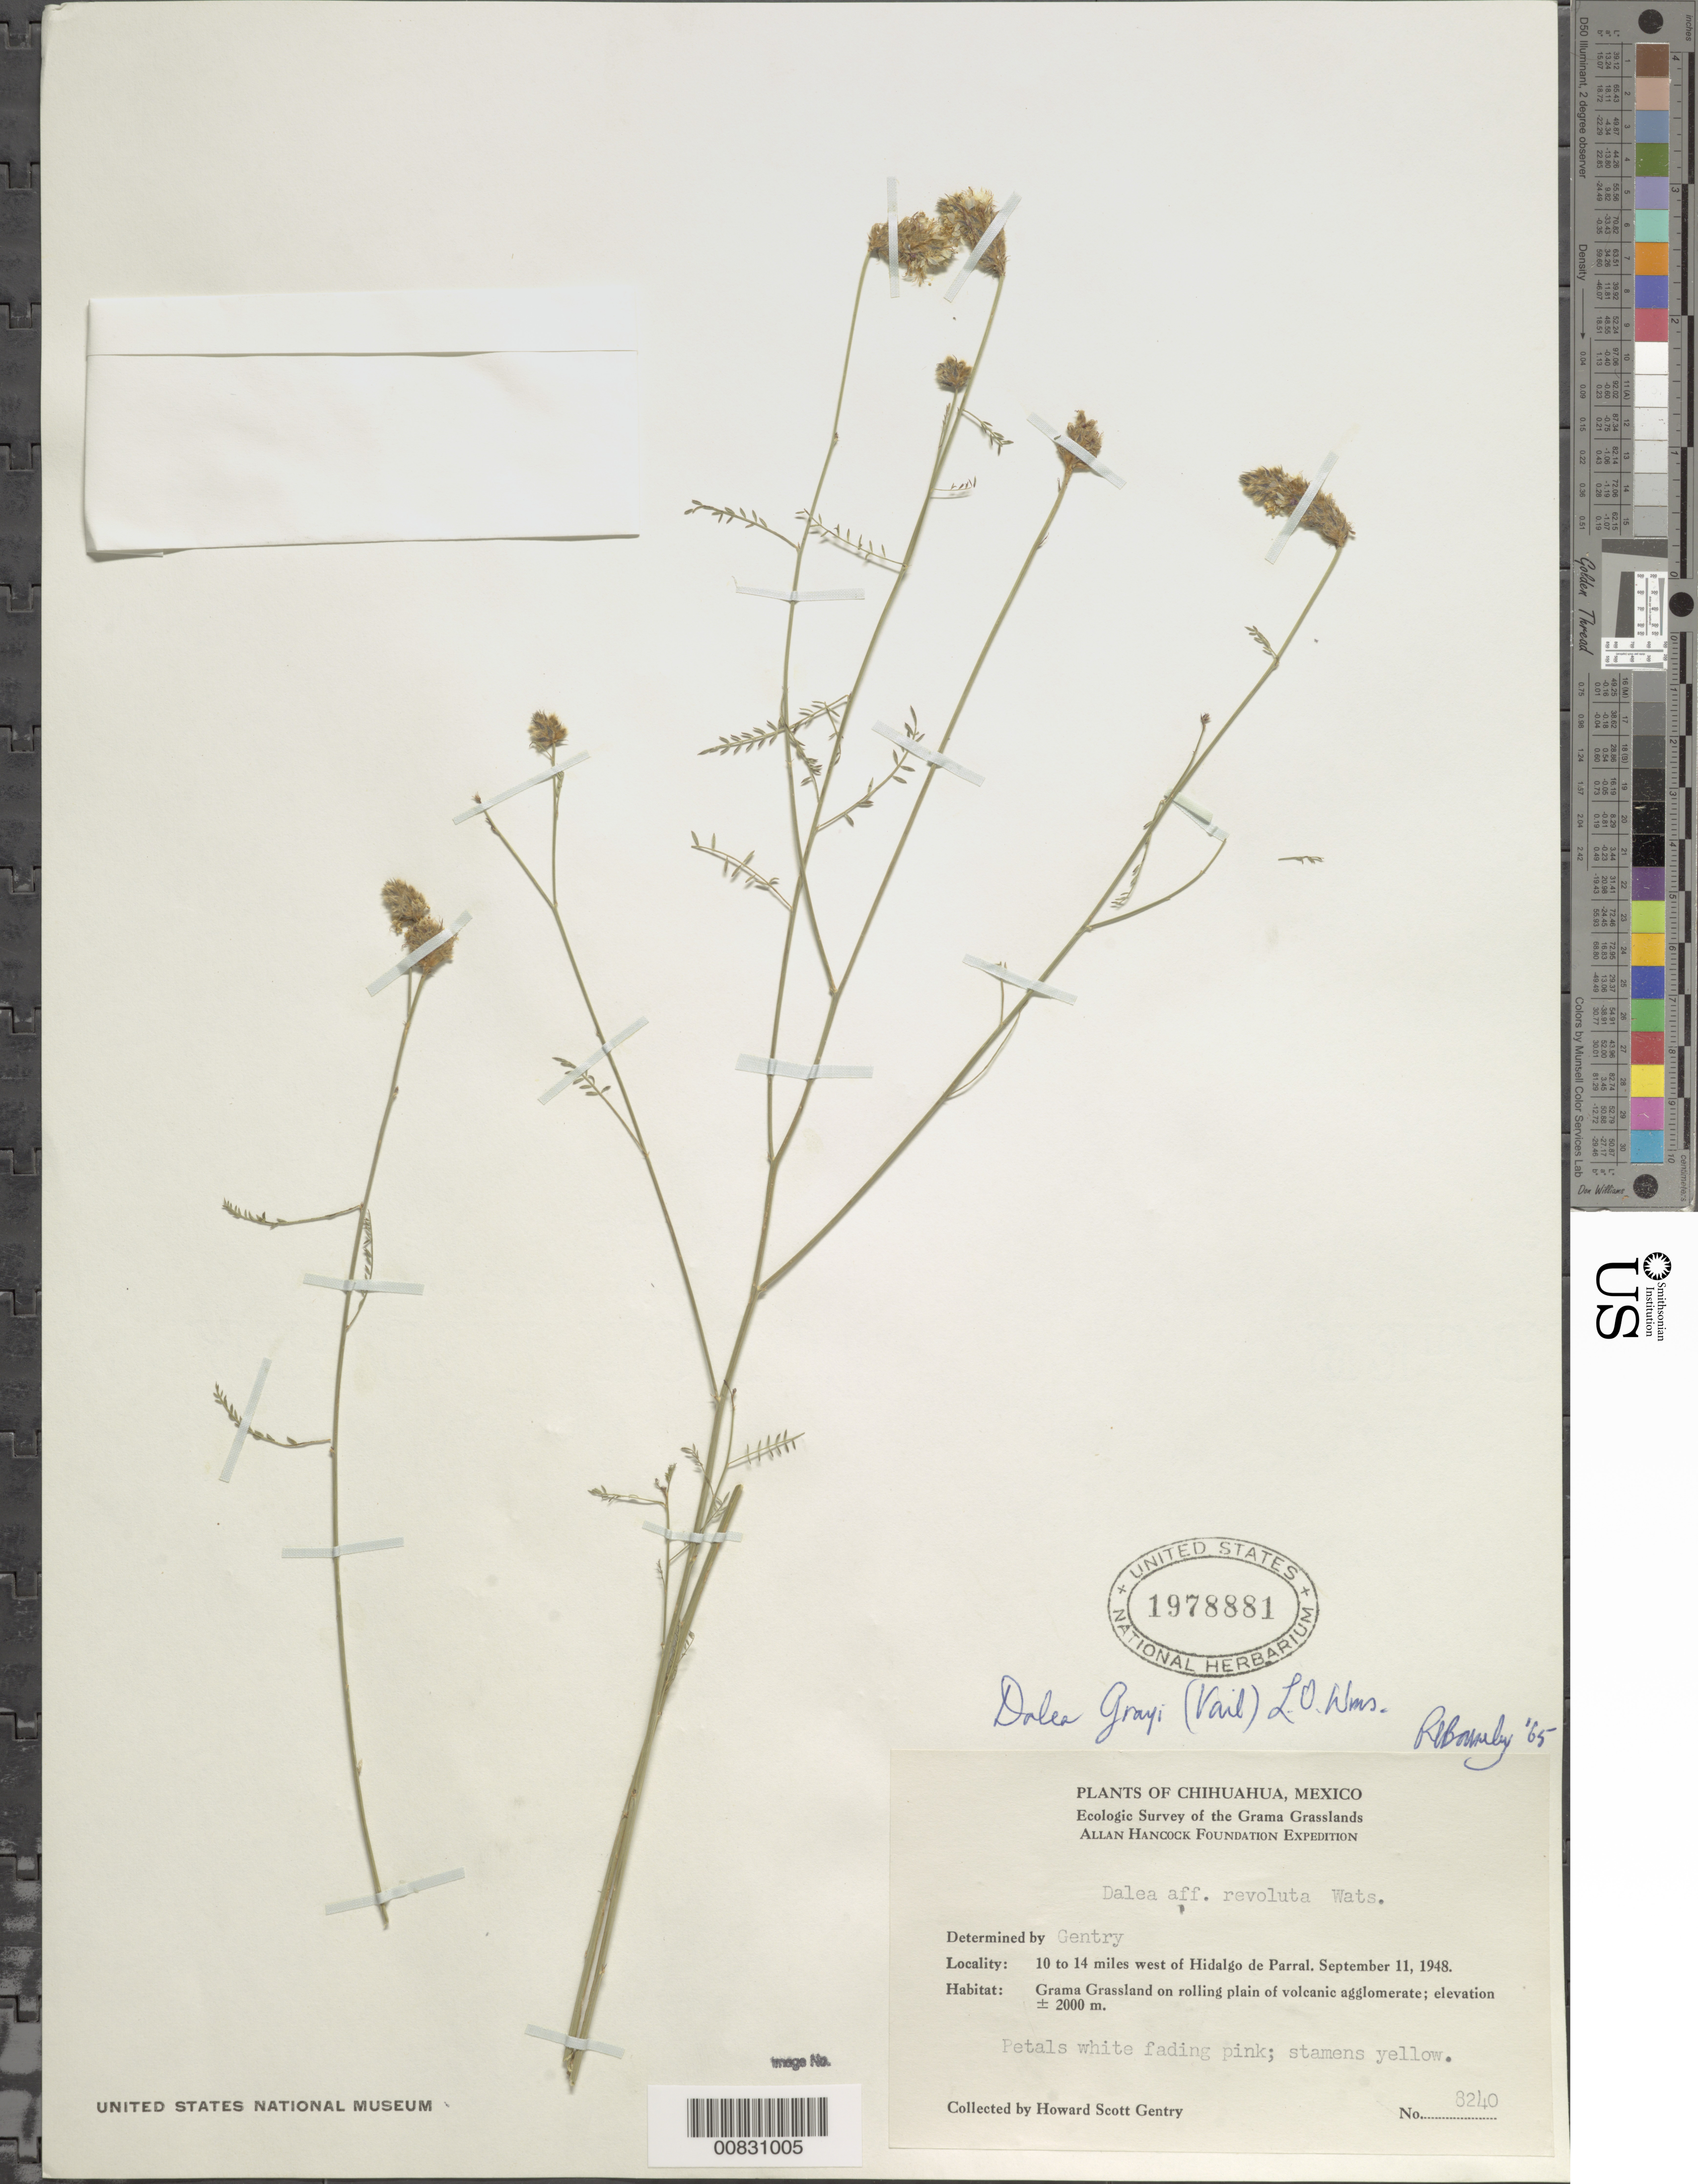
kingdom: Plantae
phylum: Tracheophyta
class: Magnoliopsida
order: Fabales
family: Fabaceae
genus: Dalea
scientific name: Dalea grayi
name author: (Vail) L.O. Williams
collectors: H. S. Gentry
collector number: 8240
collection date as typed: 11 Sep 1948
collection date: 1948-09-11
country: Mexico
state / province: Chihuahua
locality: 10 to 14 miles west of Hidalgo de Parral.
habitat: Grama Grassland on rolling plain of volcanic agglomerate.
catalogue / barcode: US 1978881